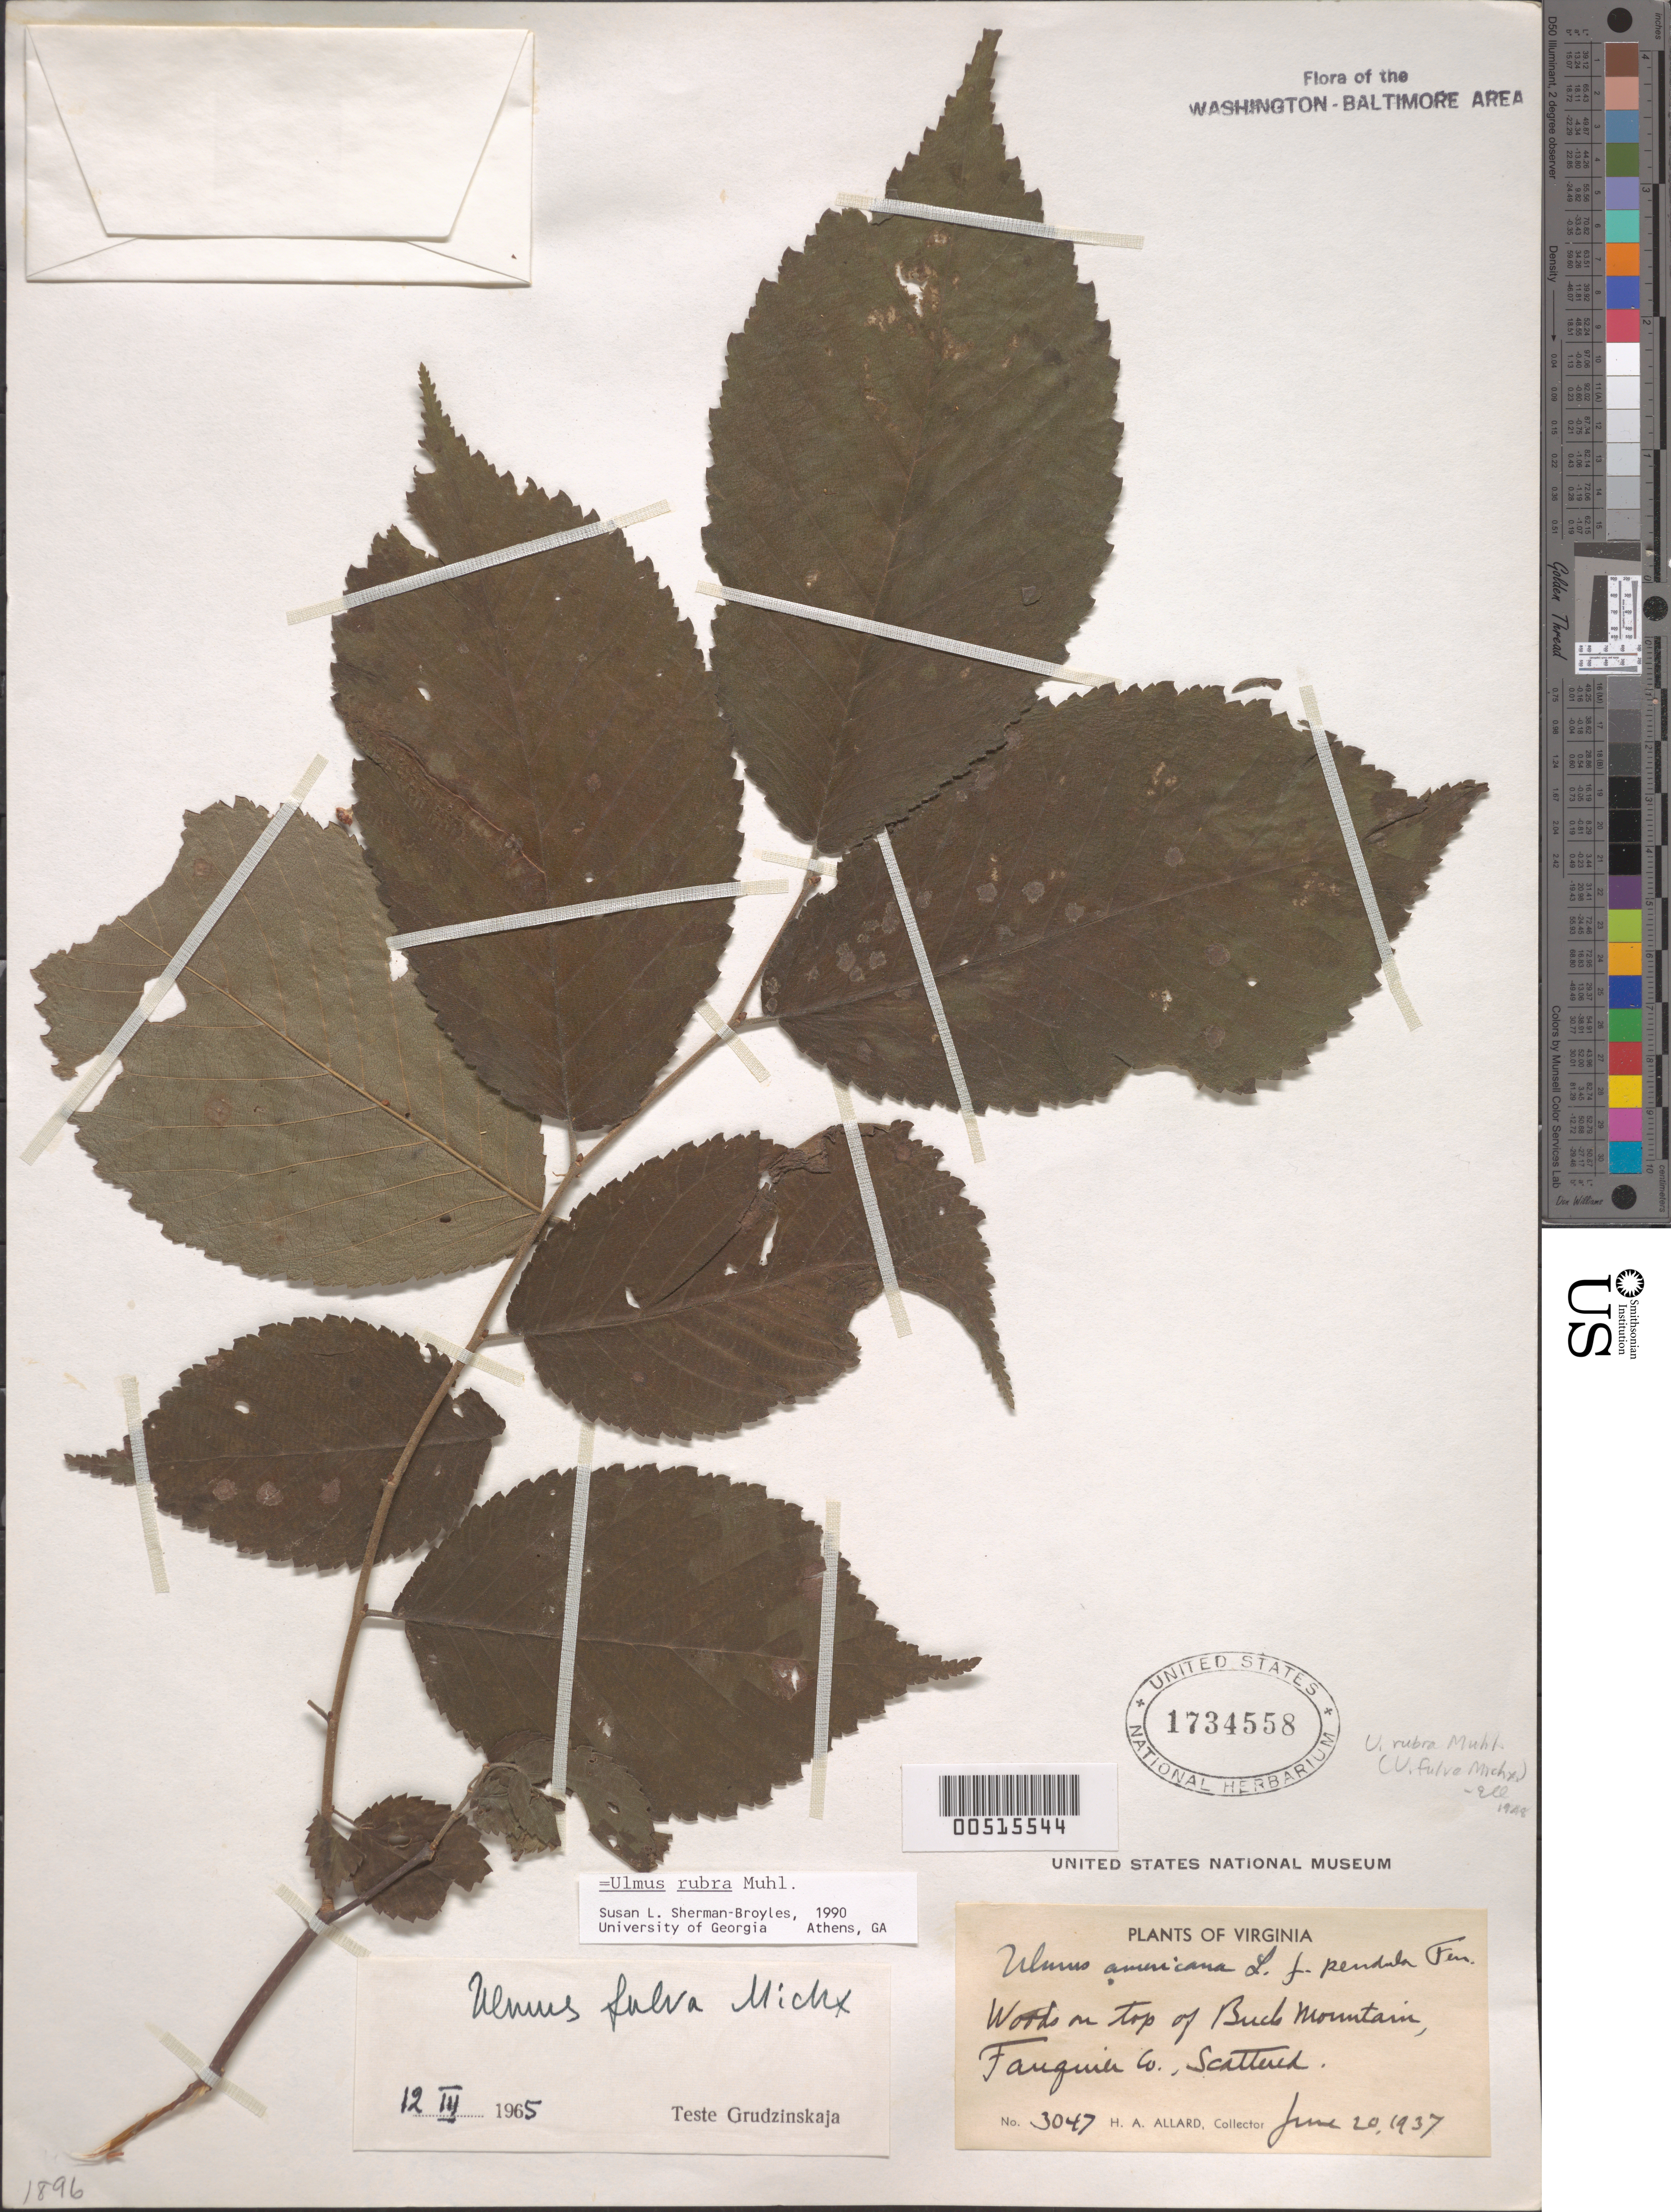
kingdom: Plantae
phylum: Tracheophyta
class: Magnoliopsida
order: Rosales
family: Ulmaceae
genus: Ulmus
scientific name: Ulmus rubra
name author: Muhl.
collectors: H. A. Allard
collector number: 3047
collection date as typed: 20 Jun 1937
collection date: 1937-06-20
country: United States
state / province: Virginia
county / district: Fauquier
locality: Buck Mountain, top of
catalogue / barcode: US 1734558